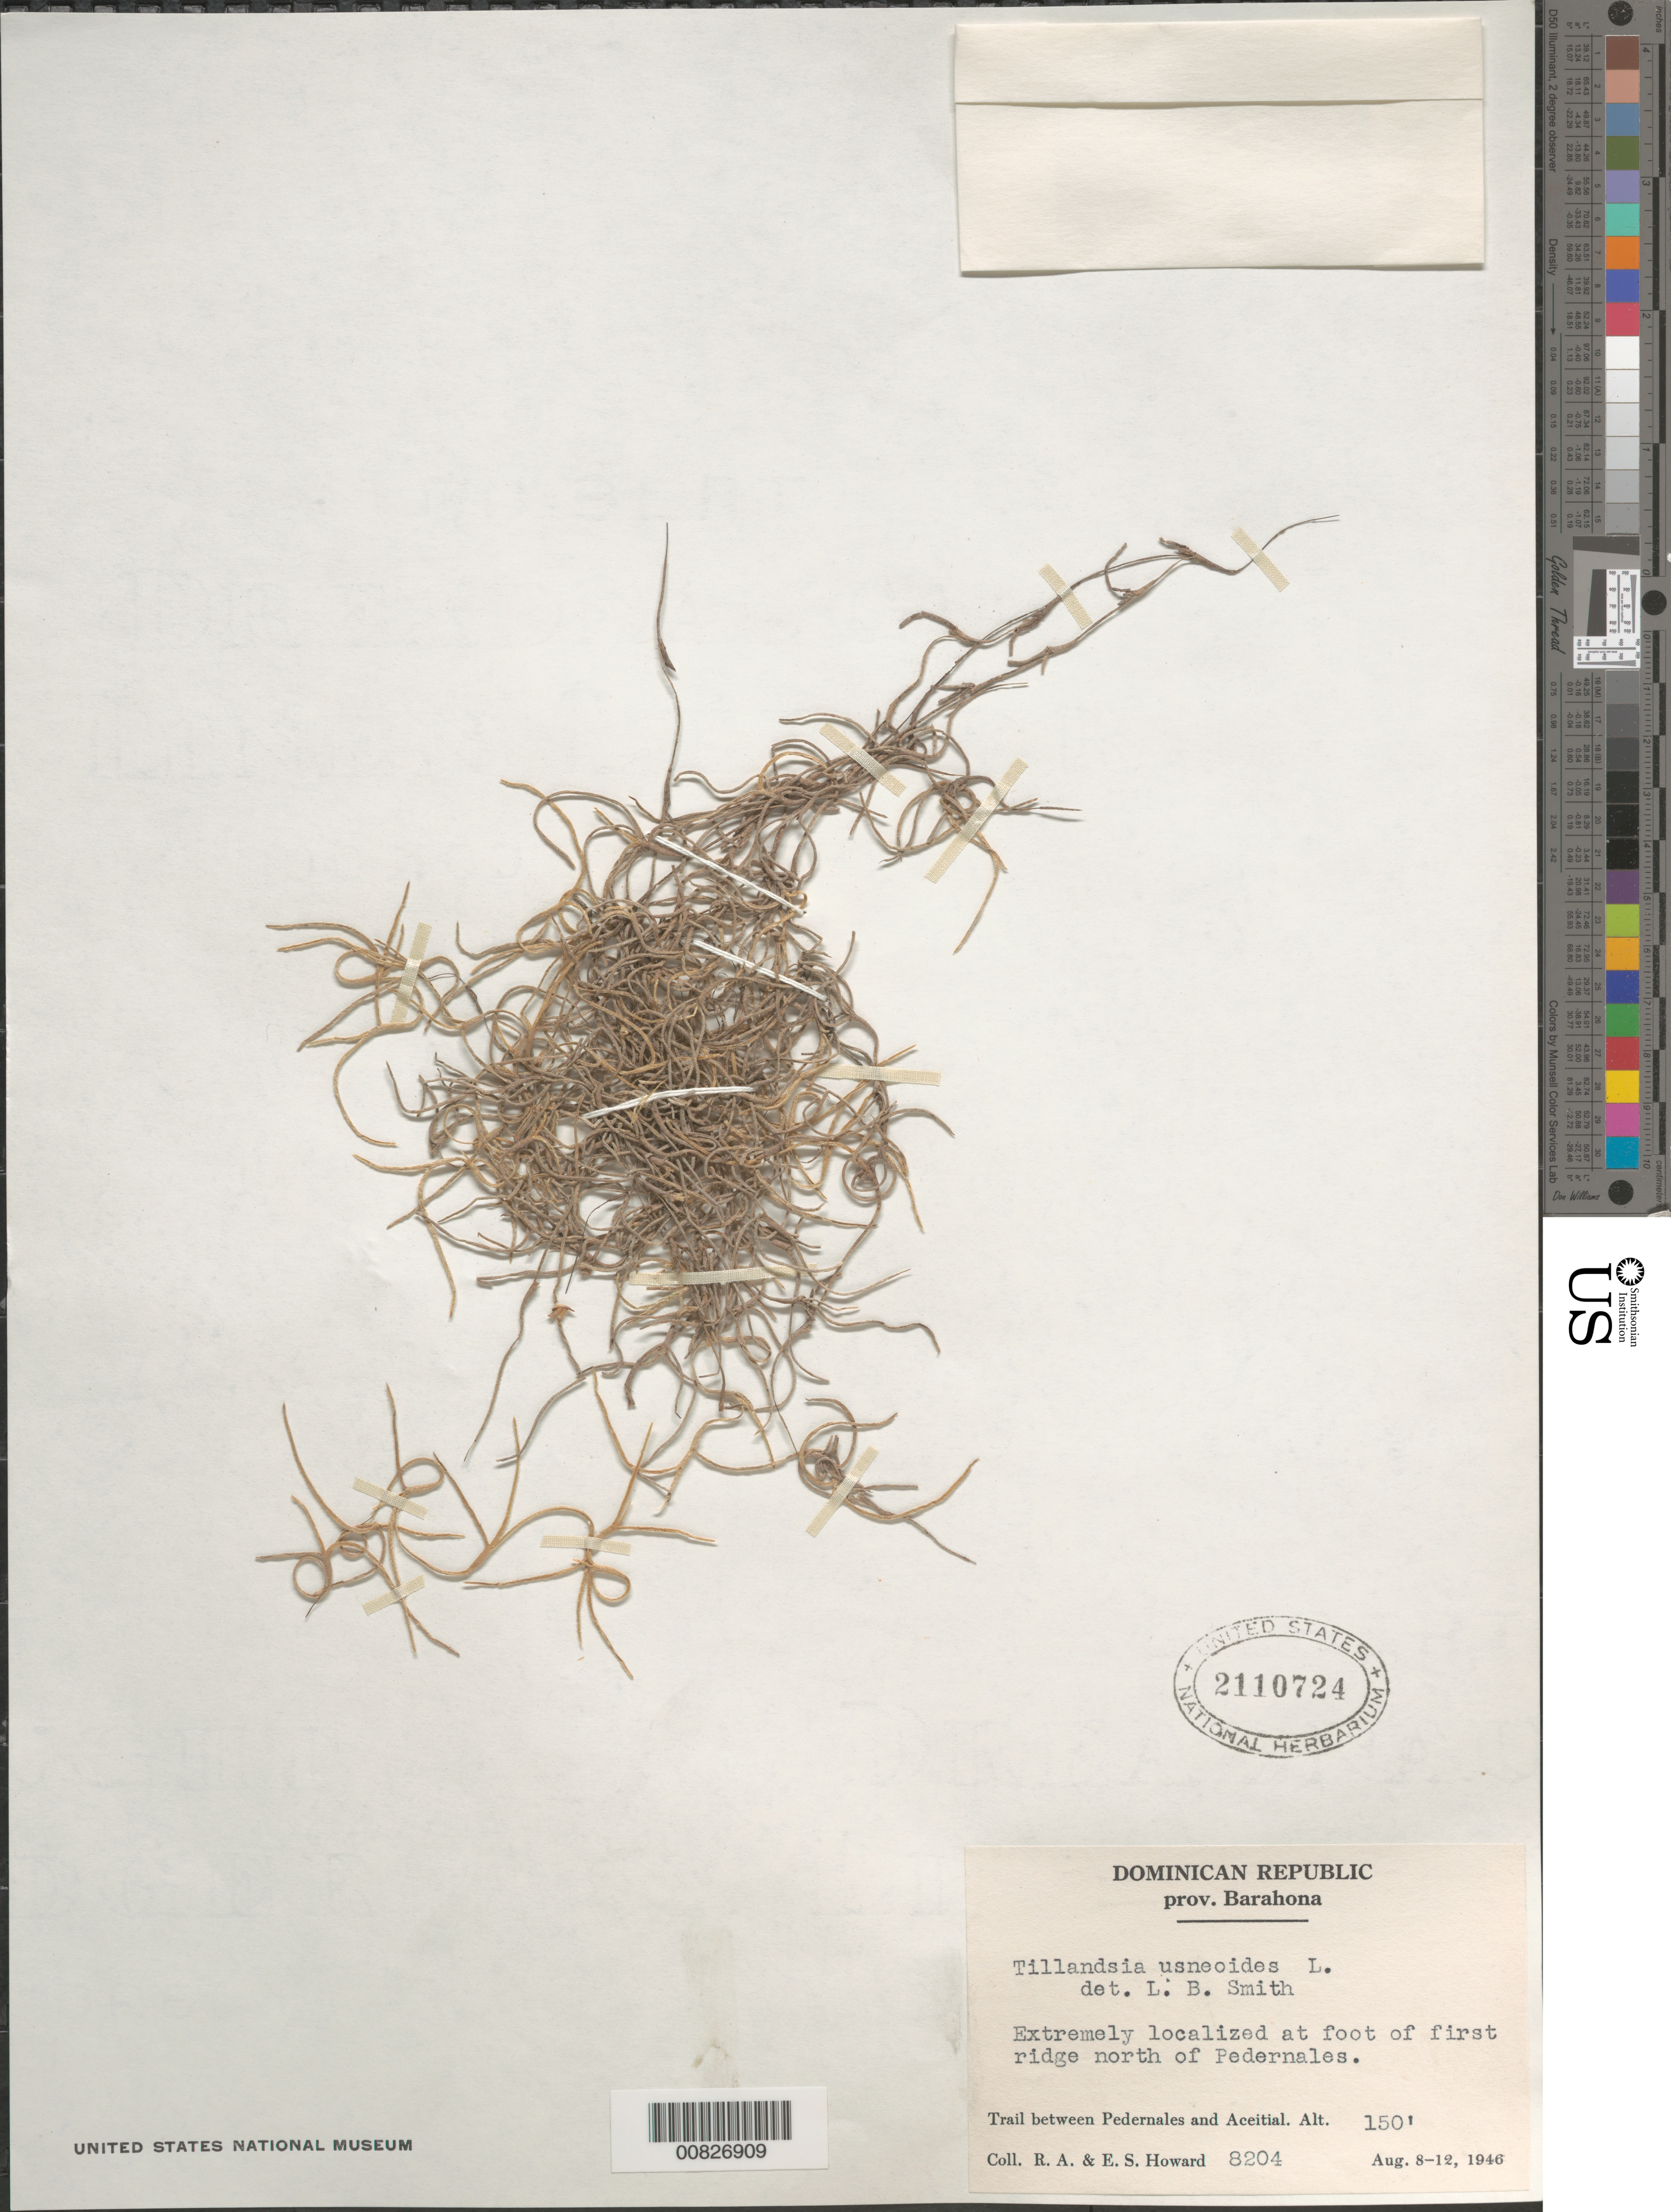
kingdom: Plantae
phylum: Tracheophyta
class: Liliopsida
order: Poales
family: Bromeliaceae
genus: Tillandsia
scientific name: Tillandsia usneoides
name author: (L.) L.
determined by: Smith, Lyman B., (US), NMNH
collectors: R. A. Howard & E. S. Howard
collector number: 8204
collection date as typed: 08 Aug 1946 to 12 Aug 1946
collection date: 1946-08-08/1946-08-12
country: Dominican Republic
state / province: Barahona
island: Hispaniola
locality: Trail between Pedernales and Aceital. Extremely localized at foot of first ridge north of Pedernales.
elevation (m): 46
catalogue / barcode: US 2110724